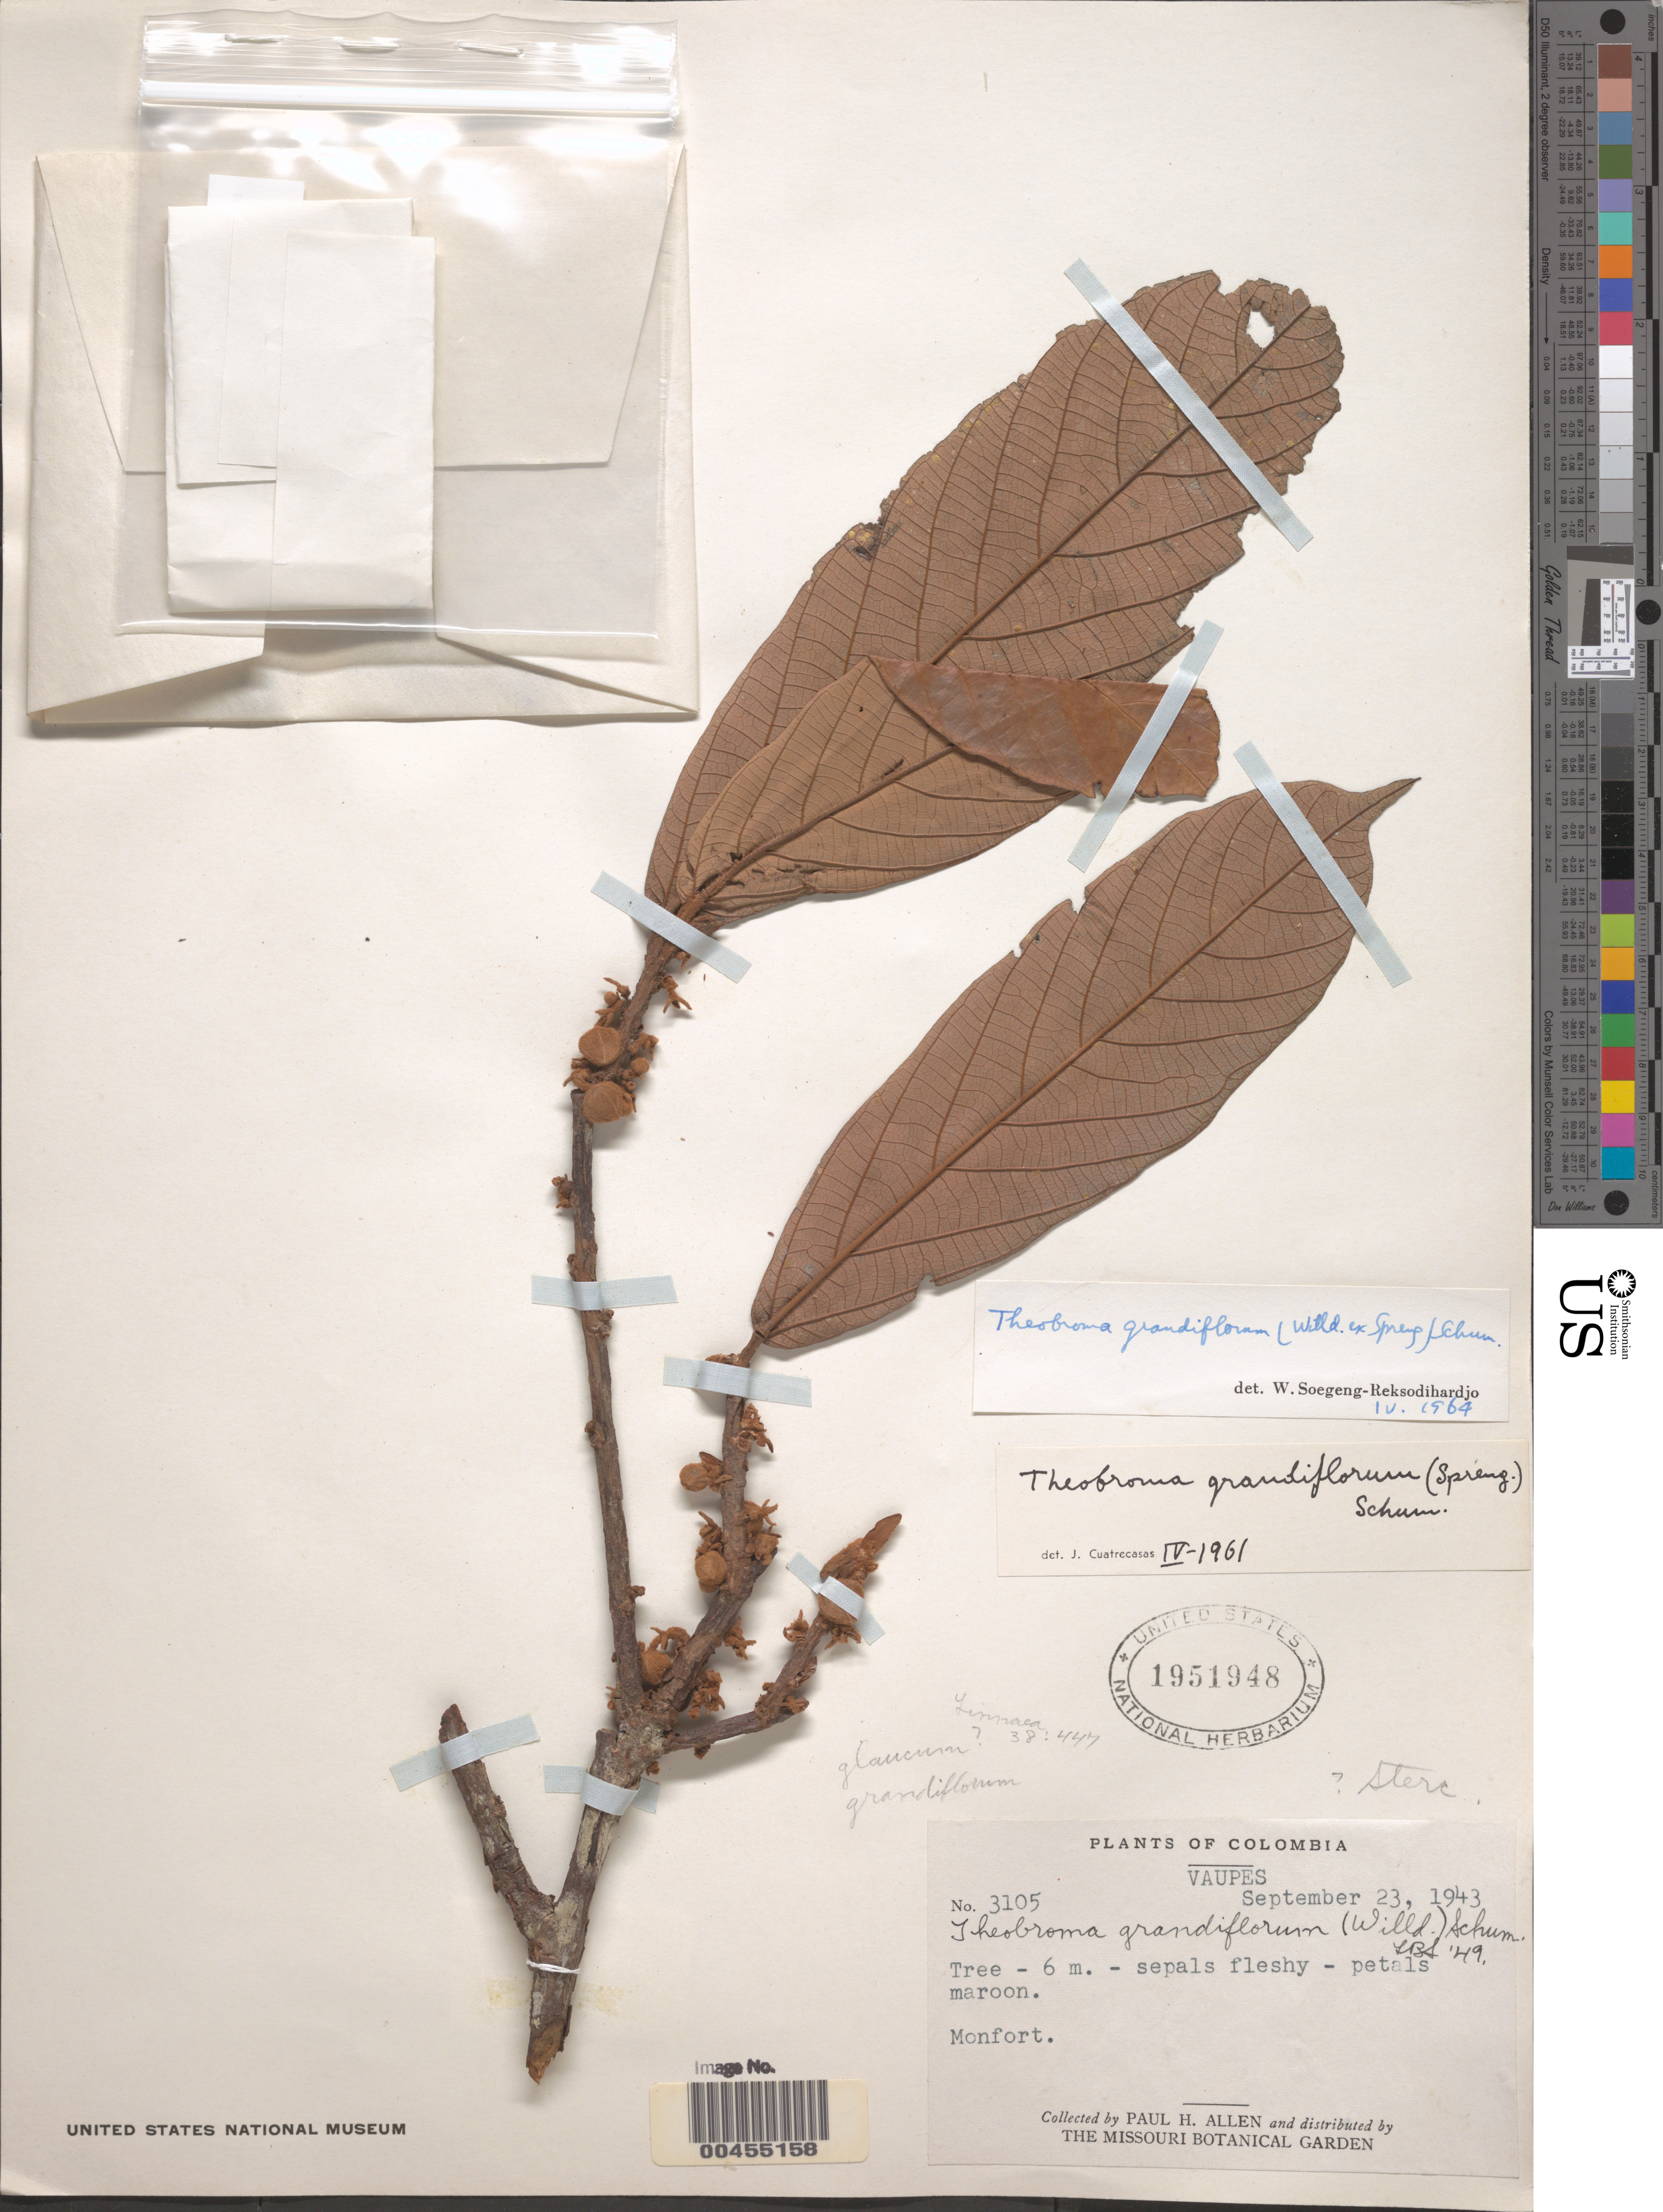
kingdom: Plantae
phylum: Tracheophyta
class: Magnoliopsida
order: Malvales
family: Malvaceae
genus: Theobroma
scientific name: Theobroma grandiflorum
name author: (Willd. ex Spreng.) K. Schum.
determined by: Soegeng-Reksodihardjo, W.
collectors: P. H. Allen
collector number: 3105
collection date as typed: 23 Sep 1943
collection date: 1943-09-23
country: Colombia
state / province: Vaupés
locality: Monfort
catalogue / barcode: US 1951948